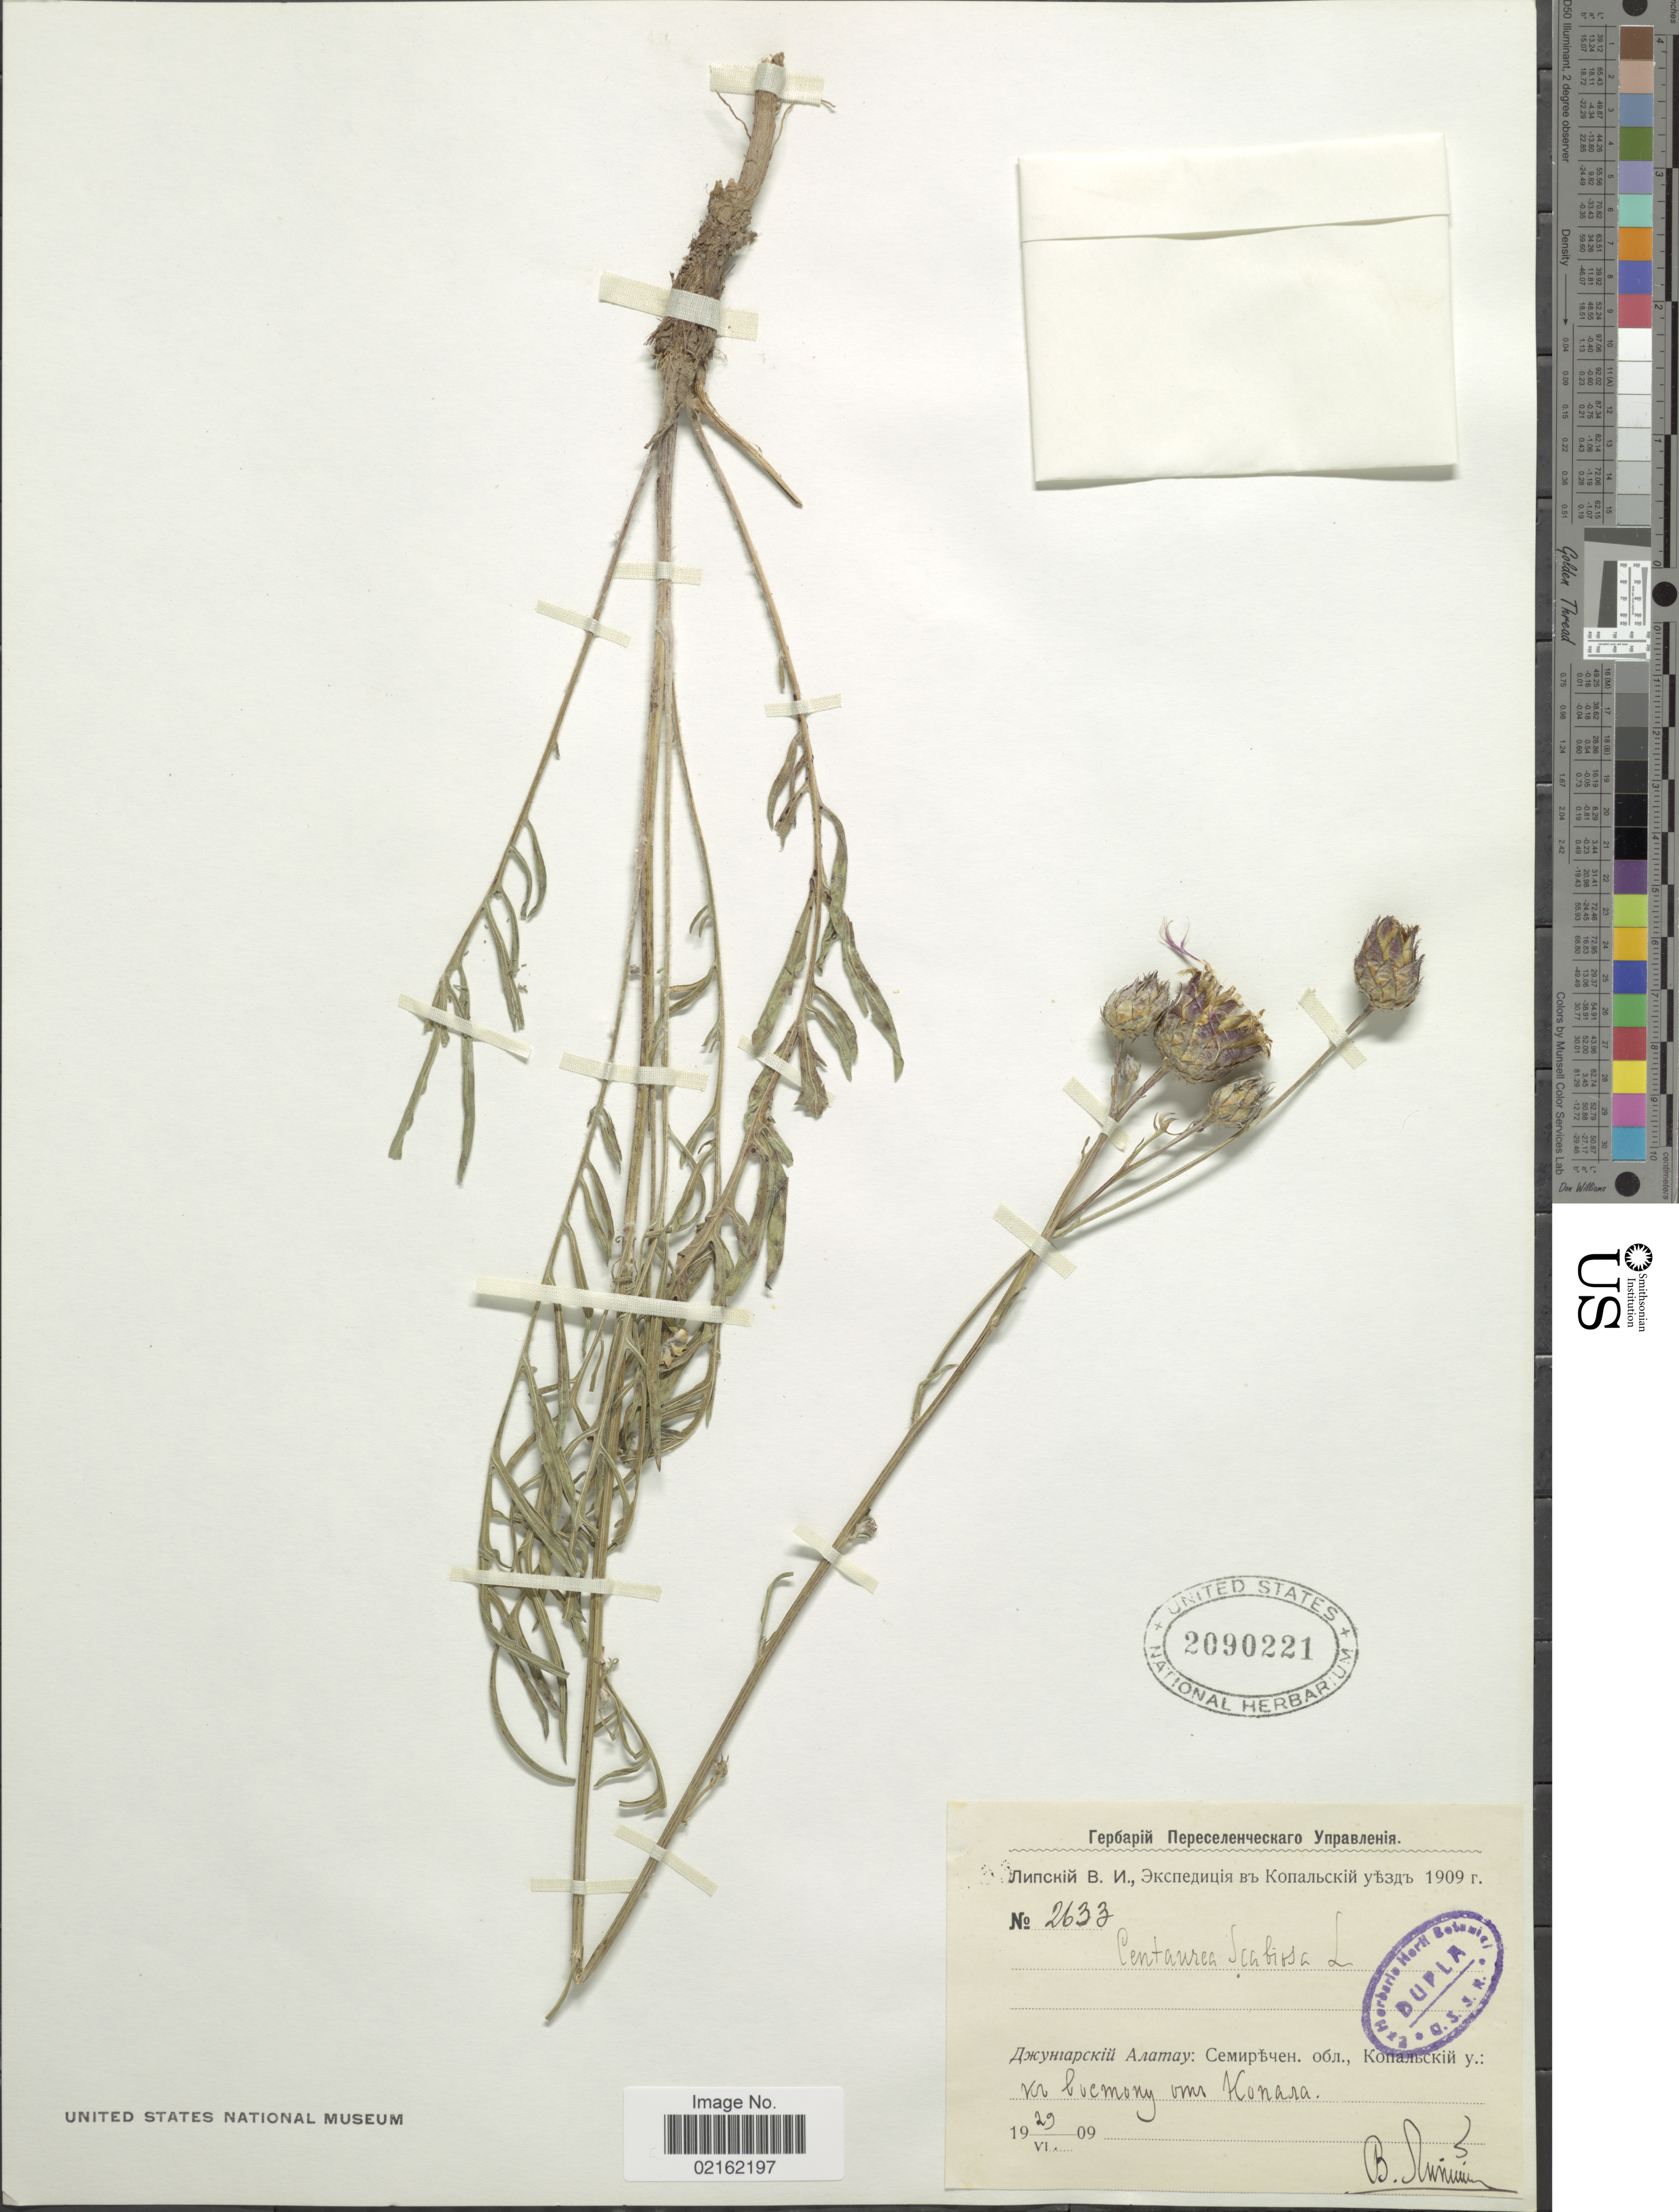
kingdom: Plantae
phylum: Tracheophyta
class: Magnoliopsida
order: Asterales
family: Asteraceae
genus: Centaurea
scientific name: Centaurea scabiosa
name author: L.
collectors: V. Lipskiy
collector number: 2633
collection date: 1909-06-29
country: Kazakhstan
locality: E of Kapal.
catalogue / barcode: US 2090221